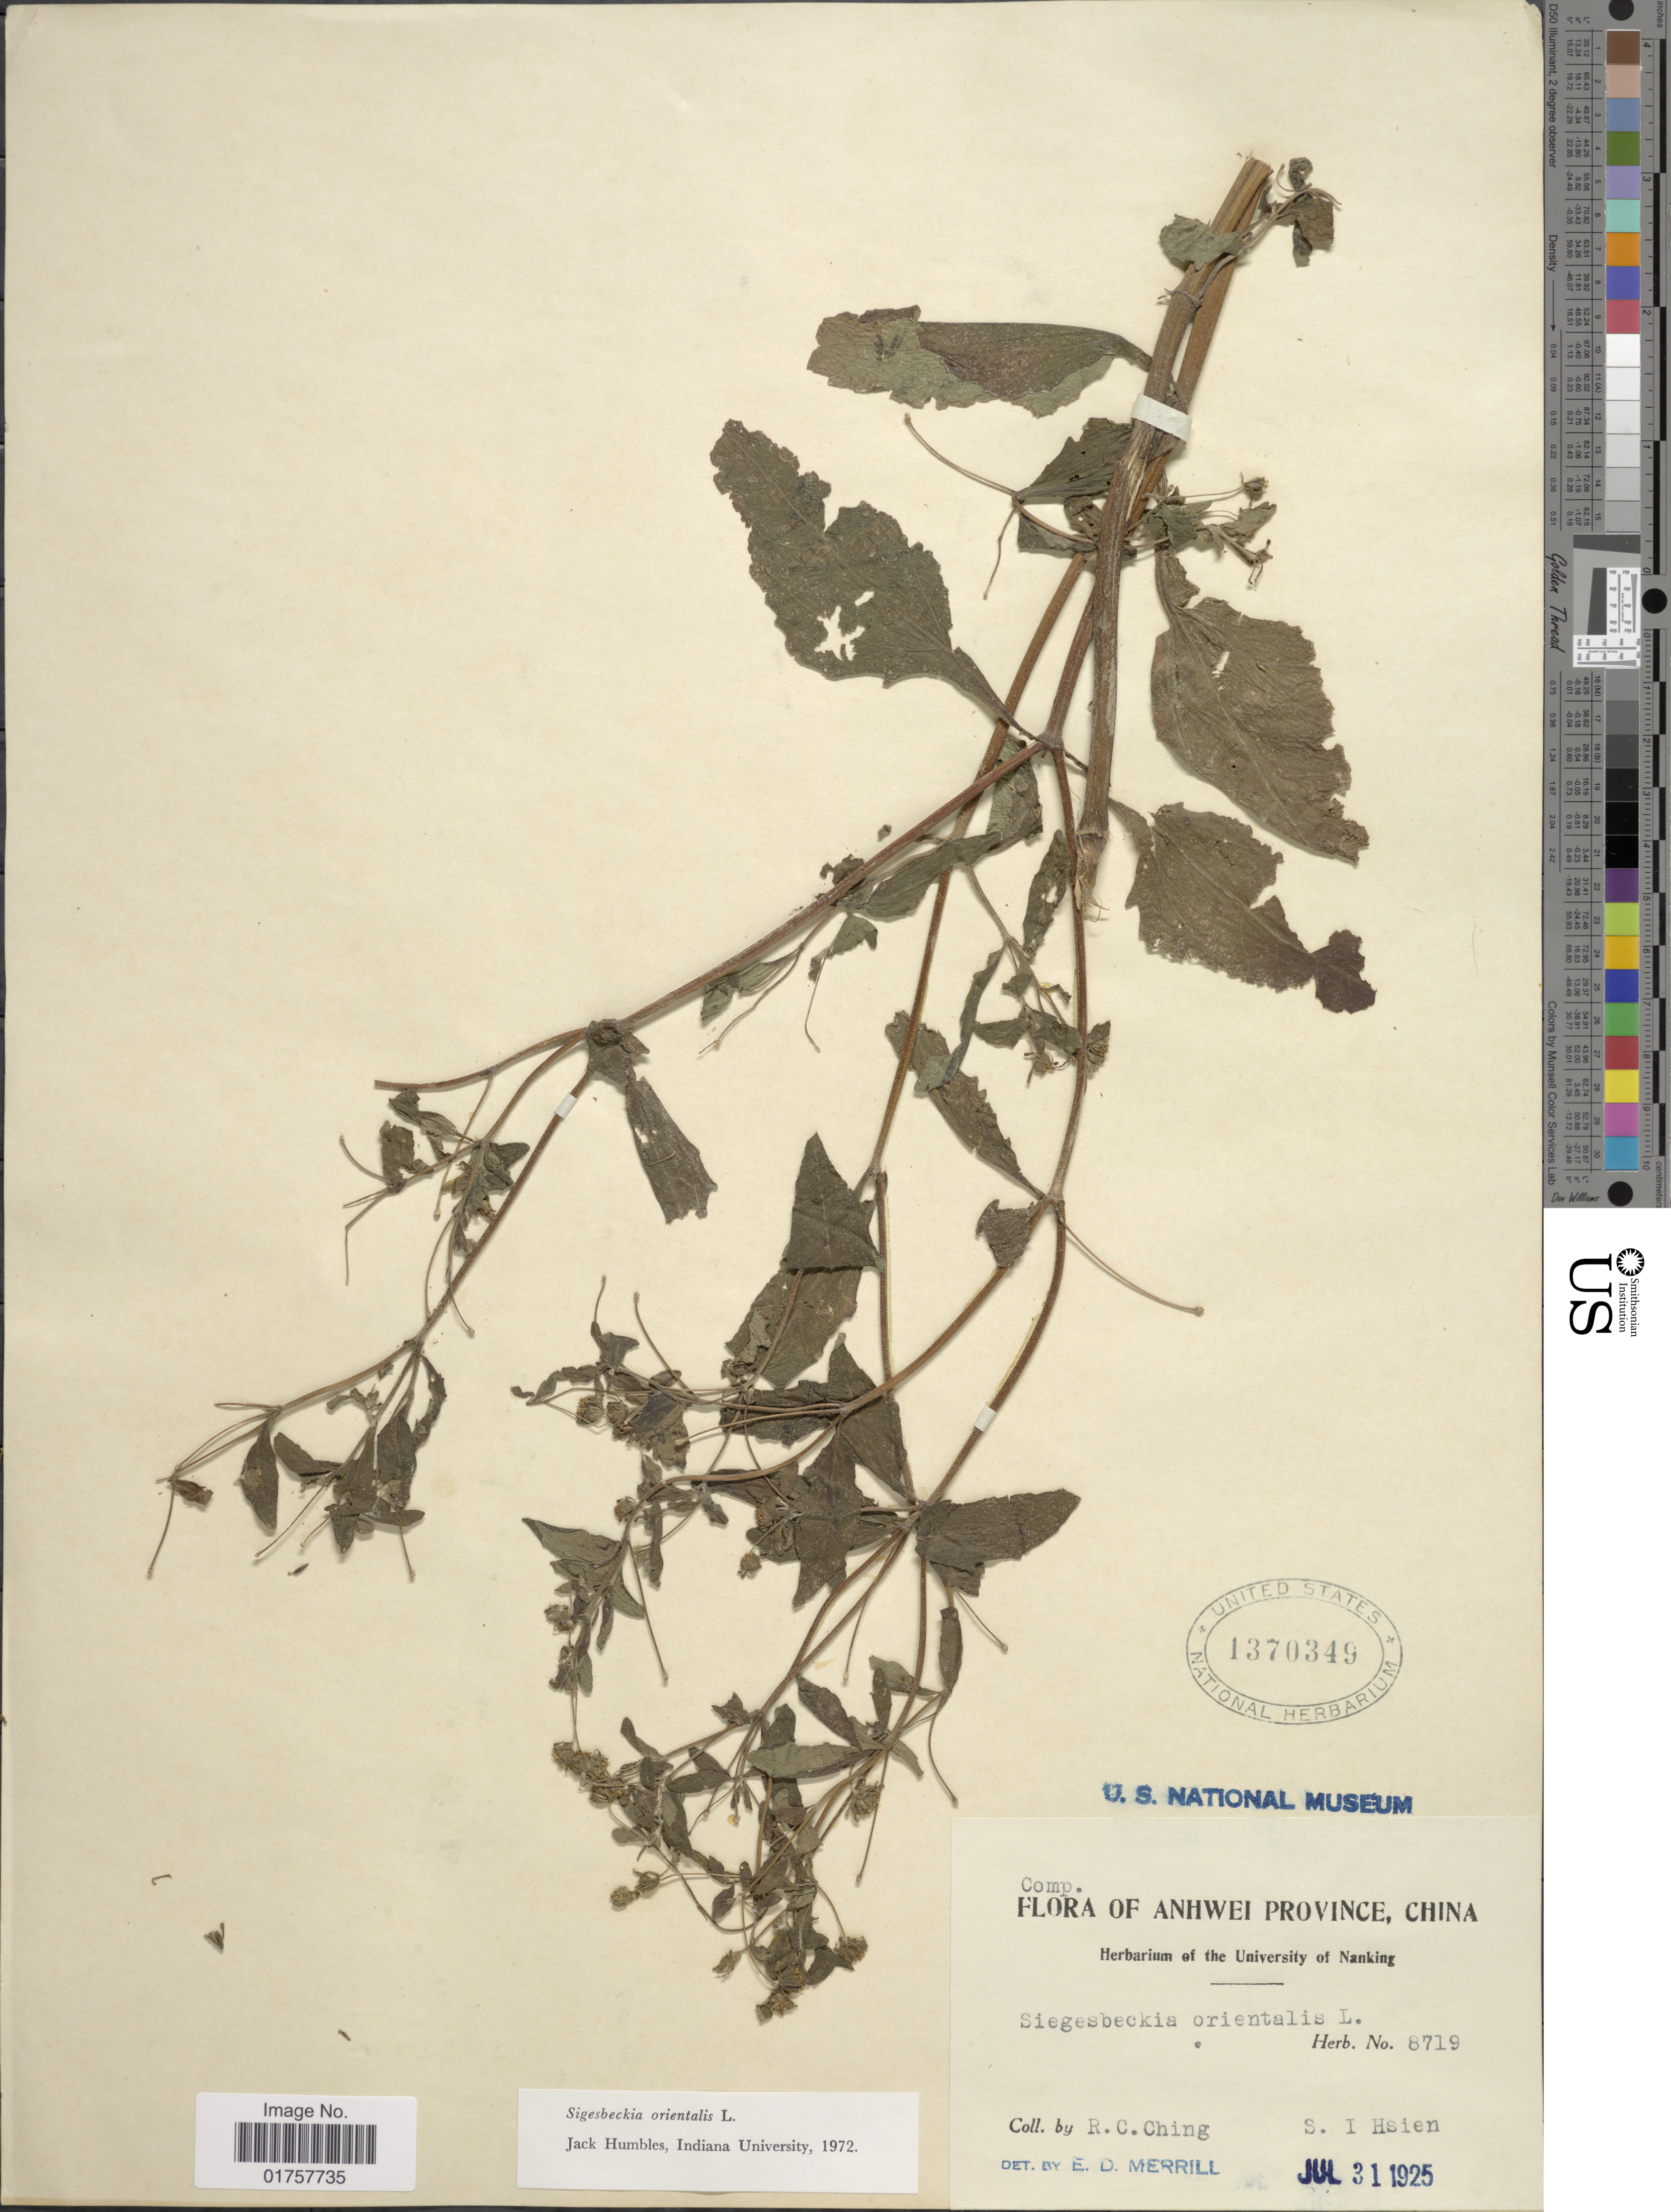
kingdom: Plantae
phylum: Tracheophyta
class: Magnoliopsida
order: Asterales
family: Asteraceae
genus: Sigesbeckia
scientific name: Sigesbeckia orientalis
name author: L.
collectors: R. C. Ching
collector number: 8719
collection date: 1925-07-31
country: China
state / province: Anhui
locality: Anhwei Province. S. I. Hsien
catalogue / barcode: US 1370349